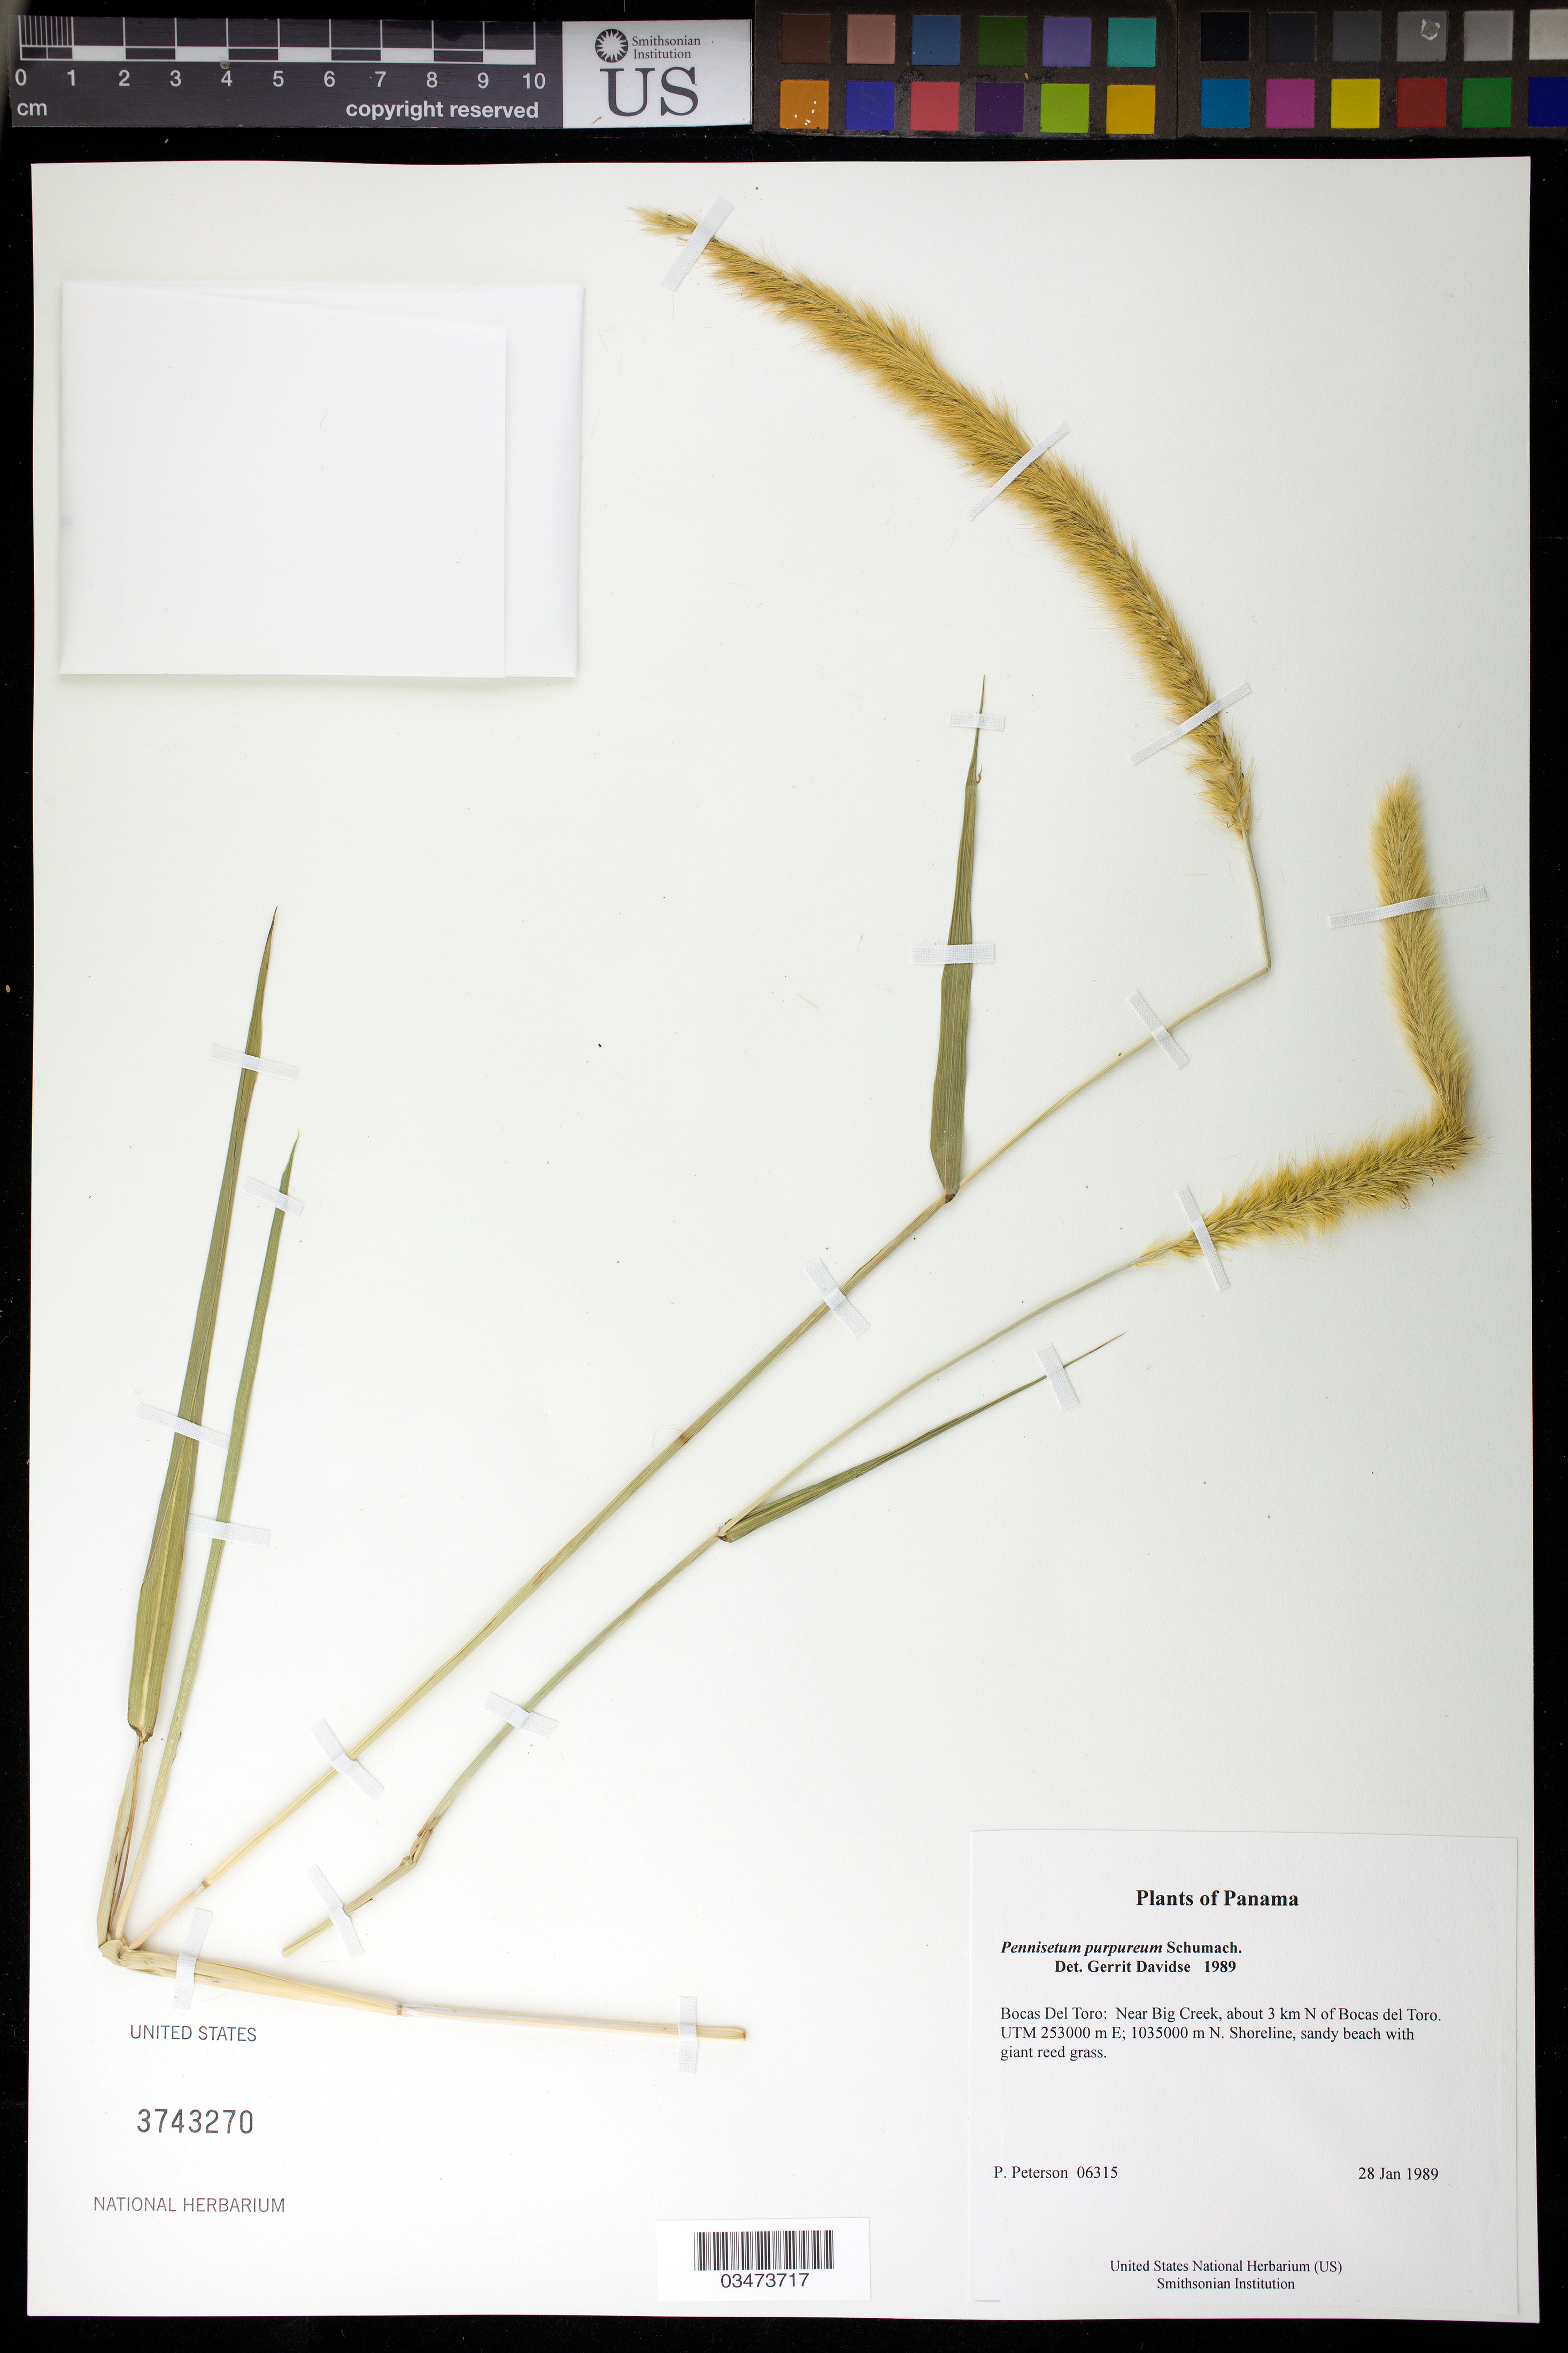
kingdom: Plantae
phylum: Tracheophyta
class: Liliopsida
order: Poales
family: Poaceae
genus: Pennisetum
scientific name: Pennisetum purpureum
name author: Schumach.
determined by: Davidse, Gerrit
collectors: P. M. Peterson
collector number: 06315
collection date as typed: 28 Jan 1989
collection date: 1989-01-28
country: Panama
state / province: Bocas del Toro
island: Colón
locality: Near Big Creek, about 3 km N of Bocas del Toro. UTM 253000 m E; 1035000 m N.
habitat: Shoreline, sandy beach with giant reed grass.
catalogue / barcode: US 3743270